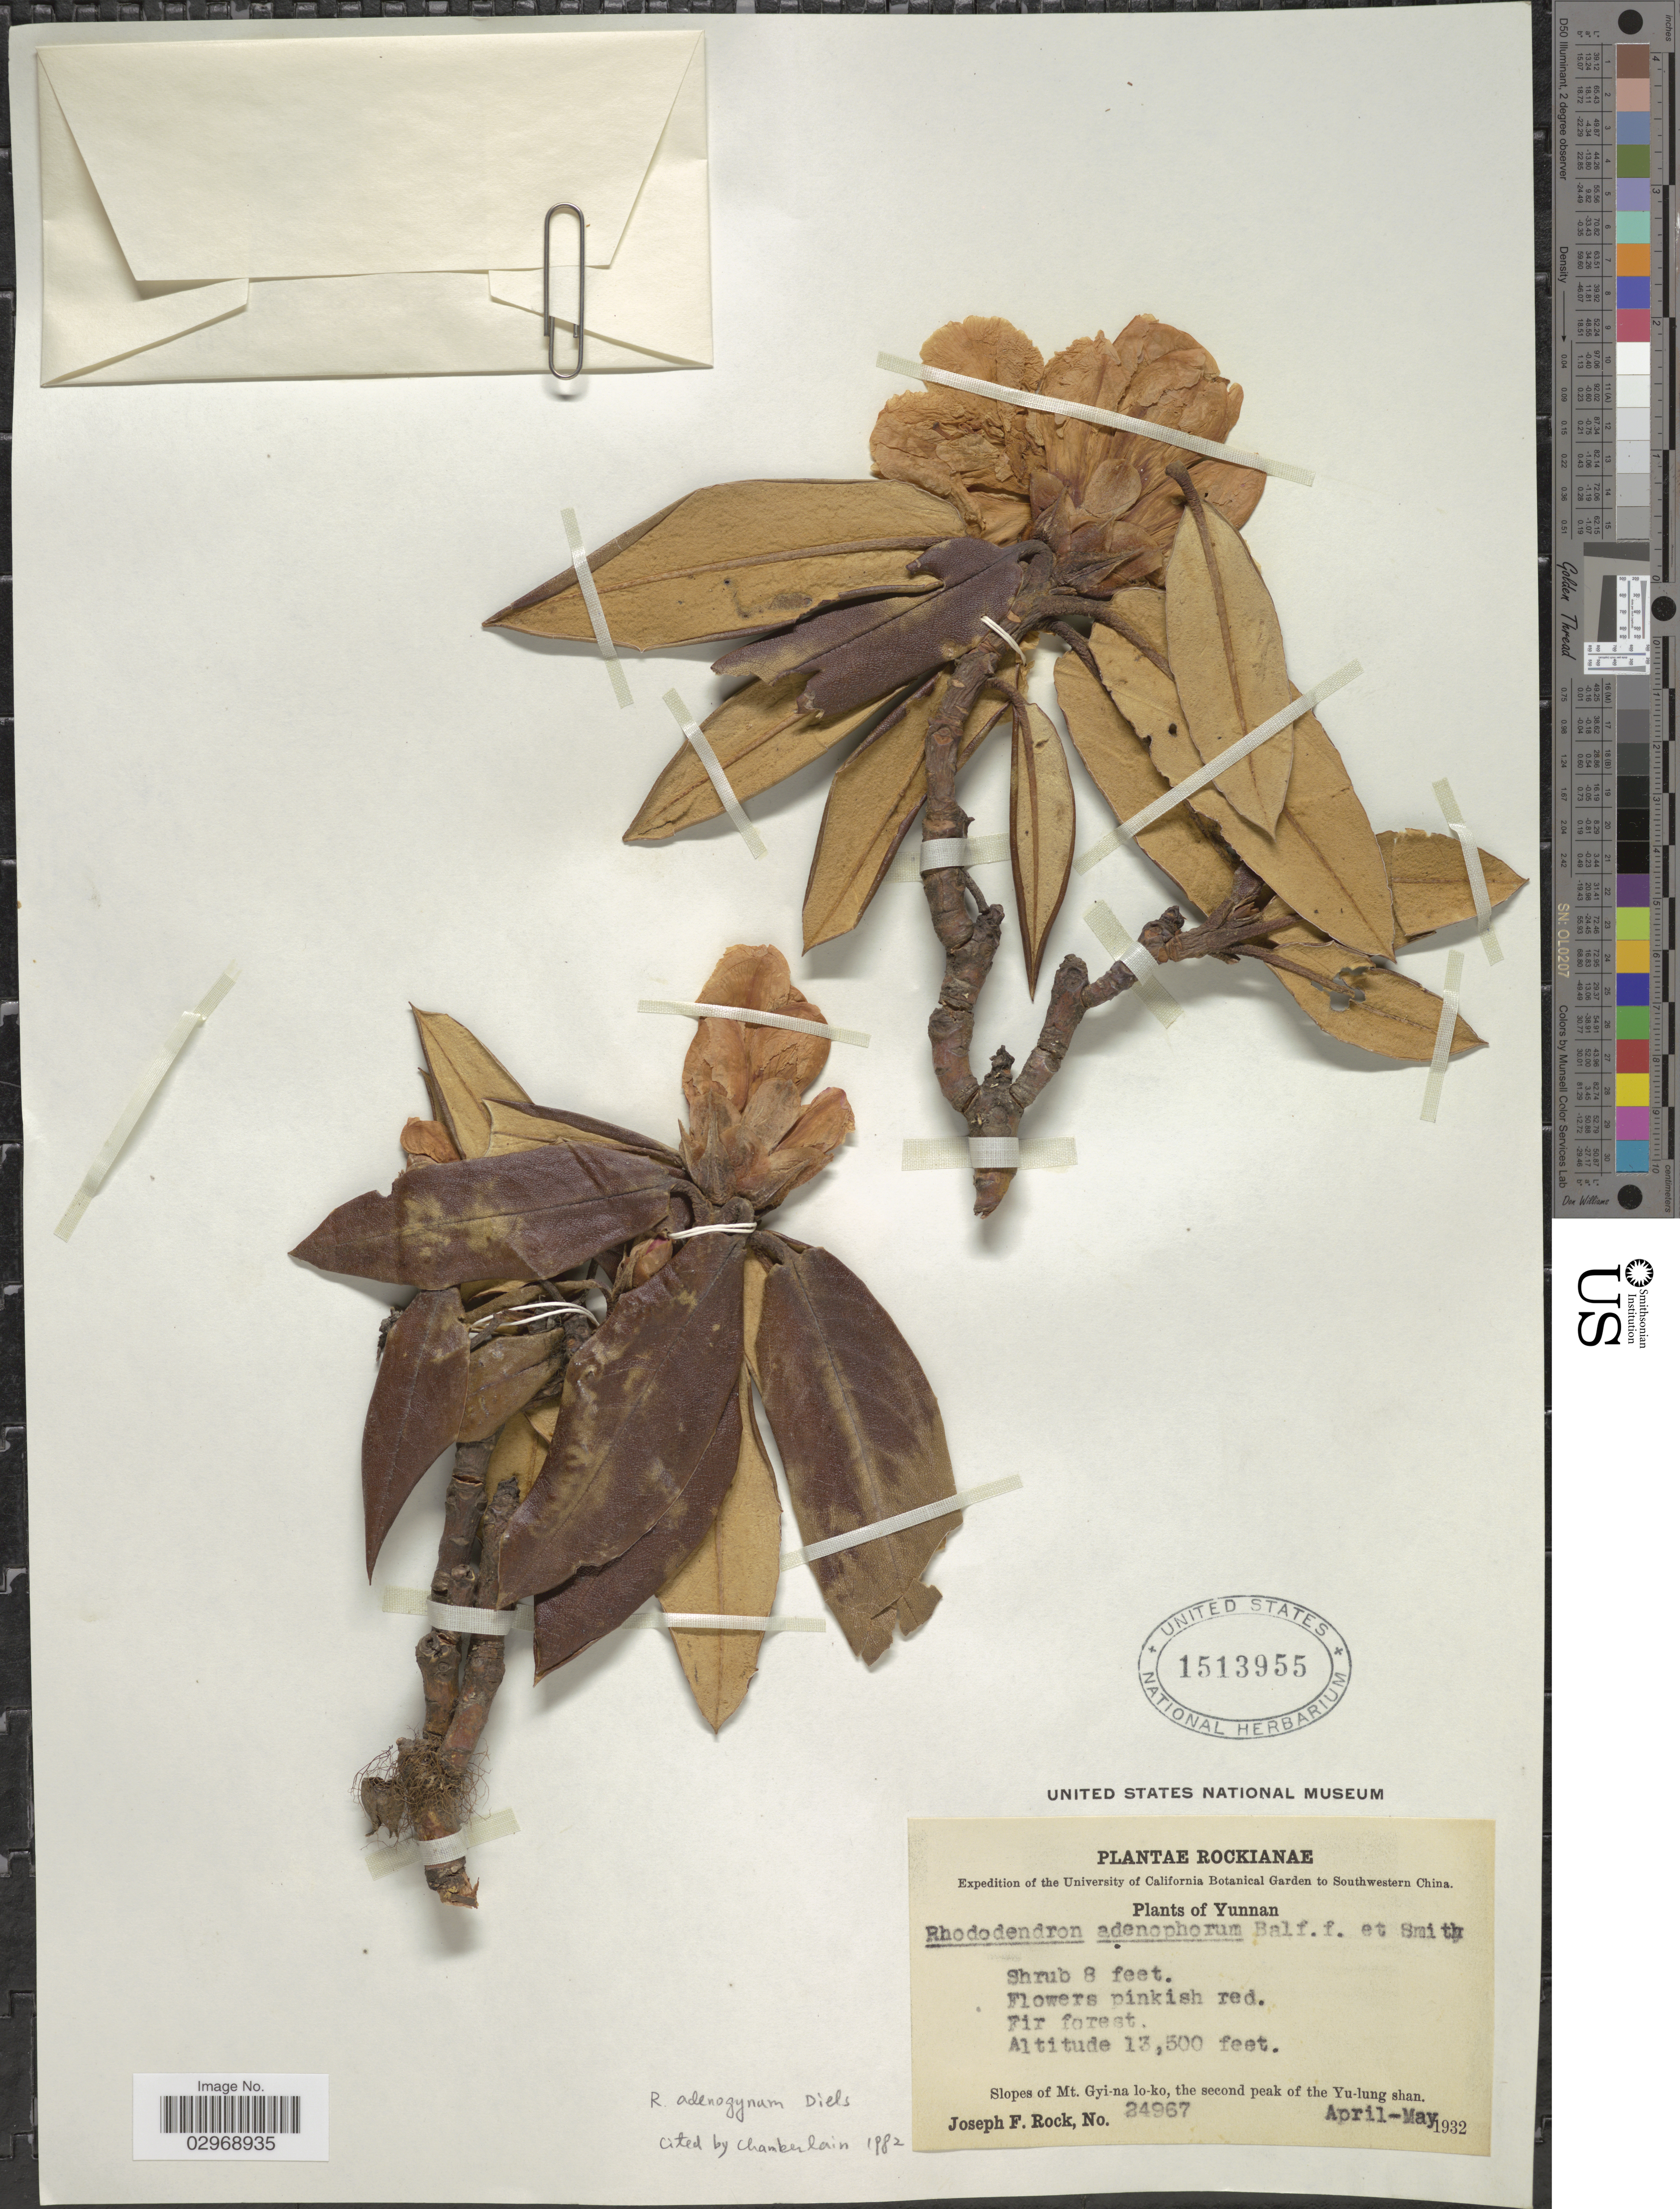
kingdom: Plantae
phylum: Tracheophyta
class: Magnoliopsida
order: Ericales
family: Ericaceae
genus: Rhododendron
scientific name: Rhododendron adenogynum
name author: Diels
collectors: J. F. Rock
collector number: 24967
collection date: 1932-04/1932-05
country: China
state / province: Yunnan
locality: Southwestern China. Fir forest. Slopes of Mt. Gyi-na lo-ko, the second peak of the Yu-lung shan.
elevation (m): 4115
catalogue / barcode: US 1513955